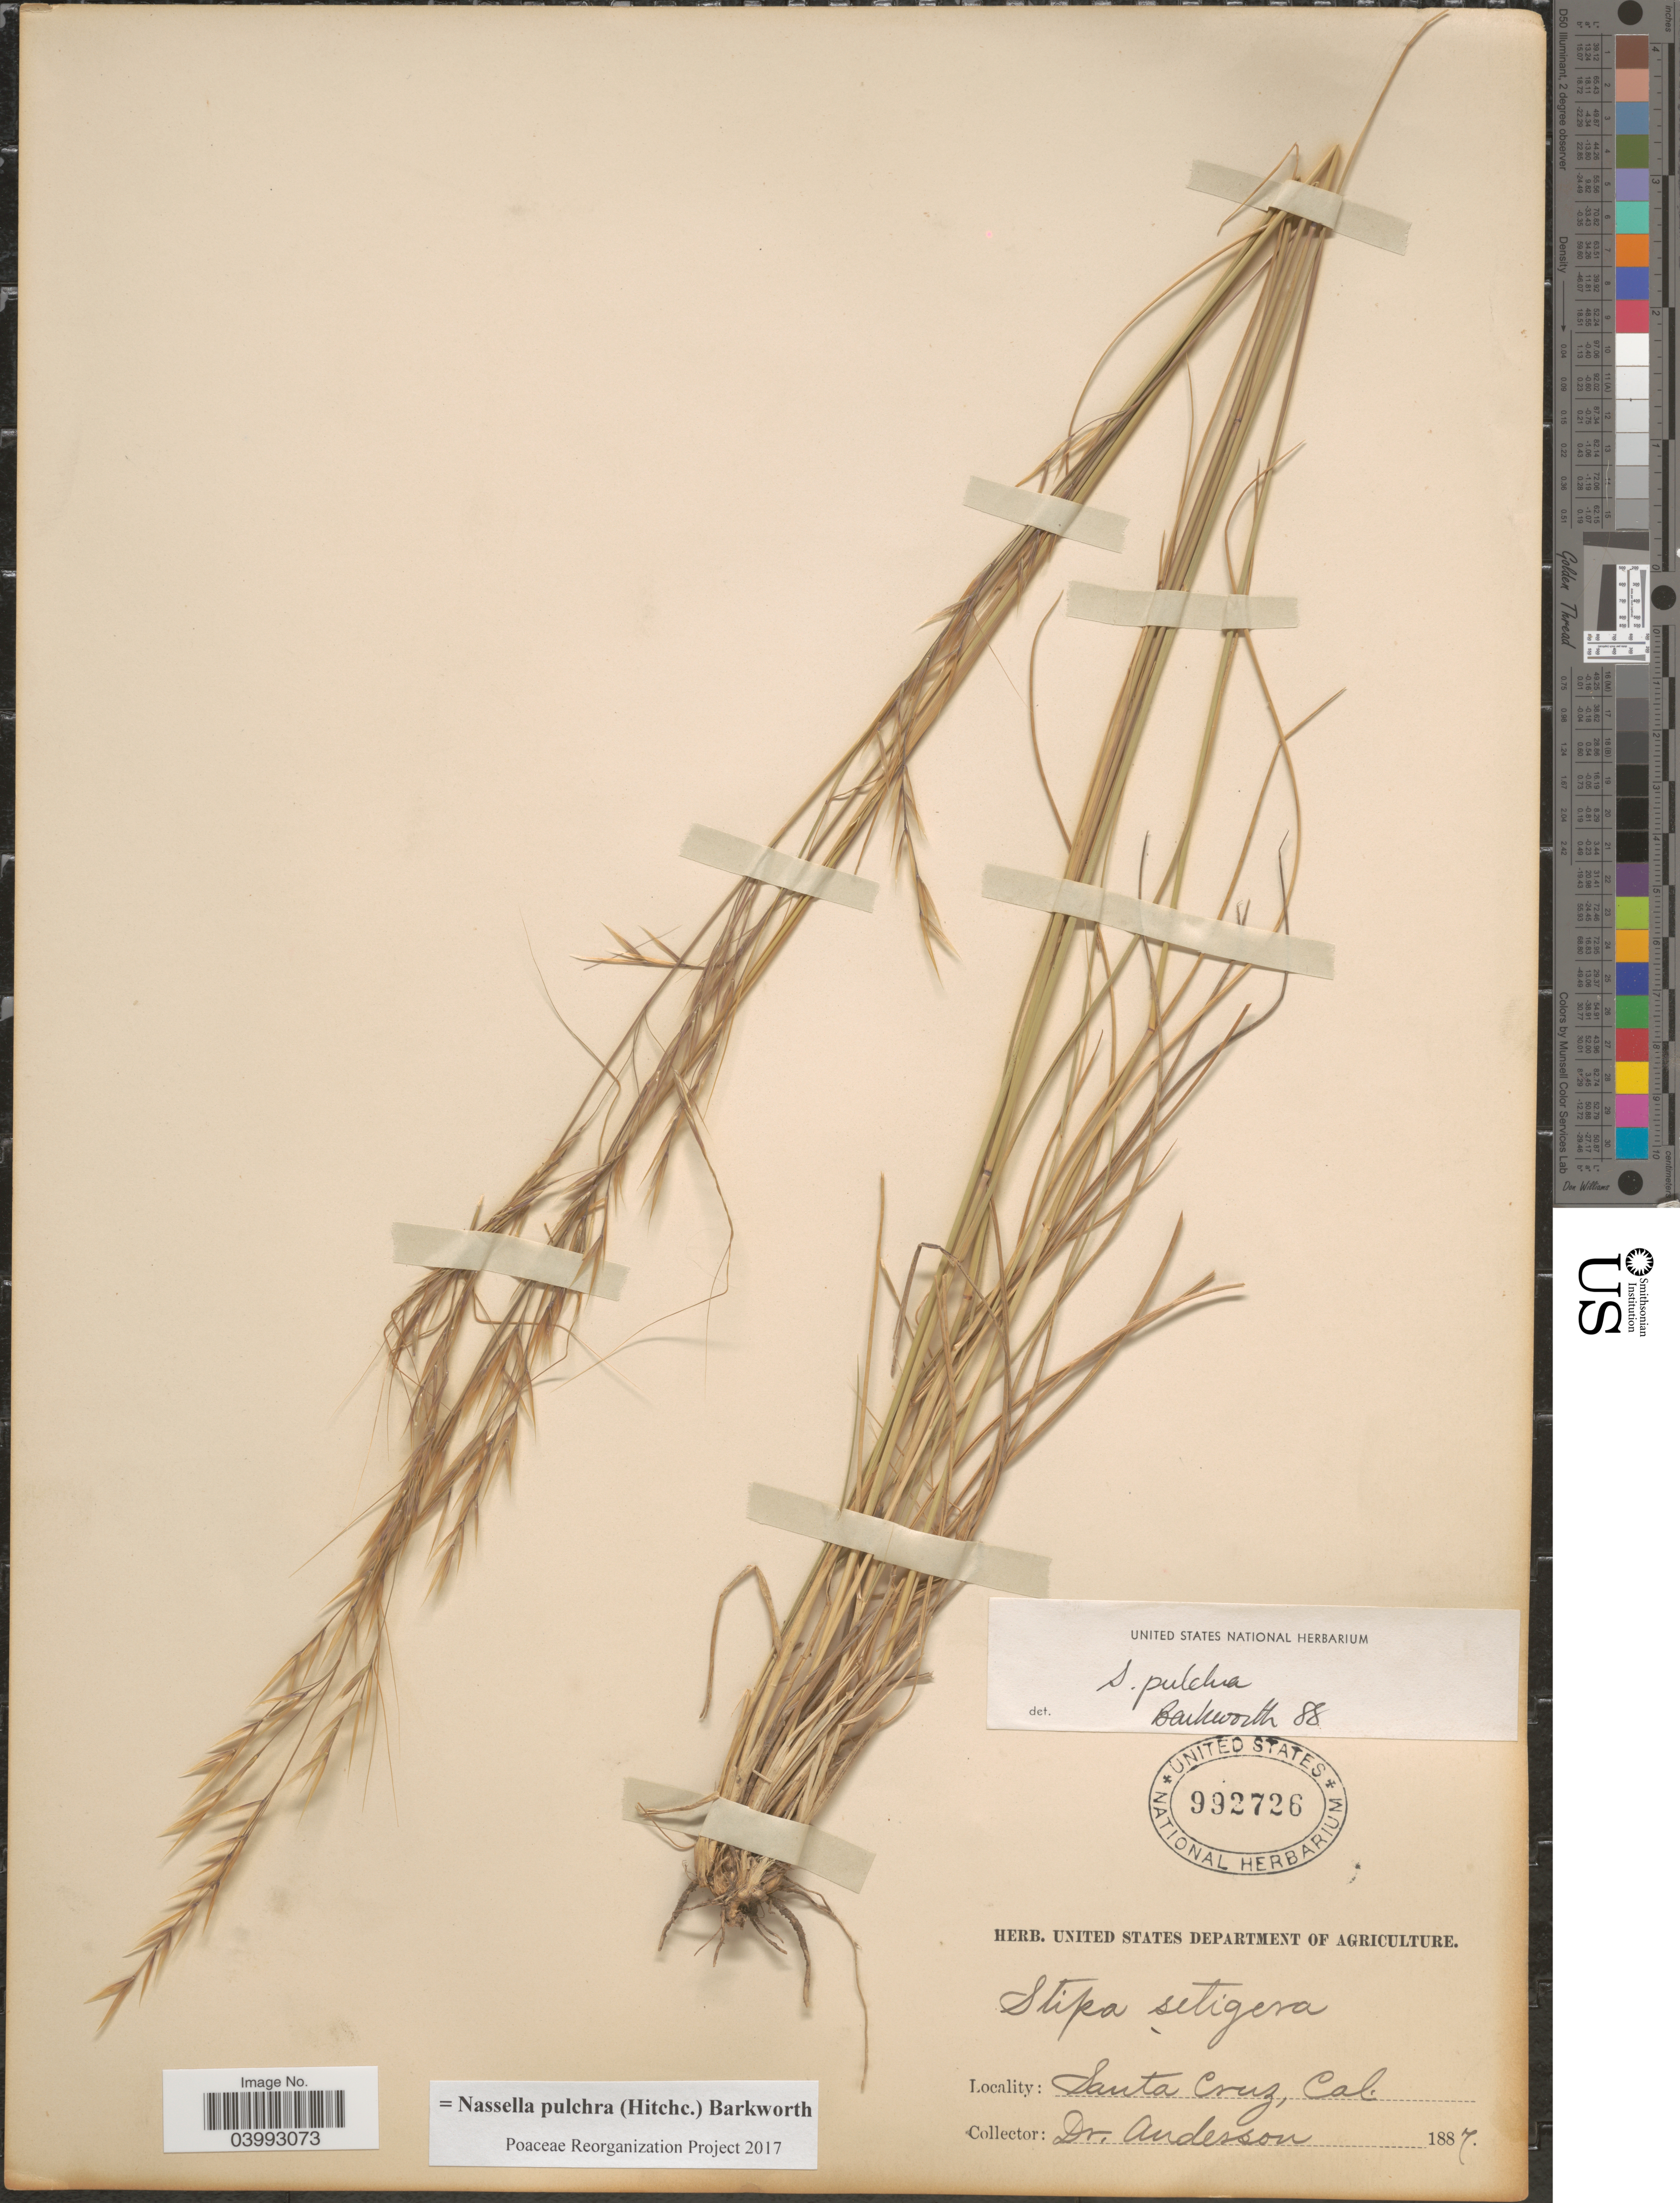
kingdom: Plantae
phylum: Tracheophyta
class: Liliopsida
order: Poales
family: Poaceae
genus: Nassella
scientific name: Nassella pulchra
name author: (Hitchc.) Barkworth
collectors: -. Anderson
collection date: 1887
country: United States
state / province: California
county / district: Santa Cruz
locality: Santa Cruz.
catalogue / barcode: US 992726